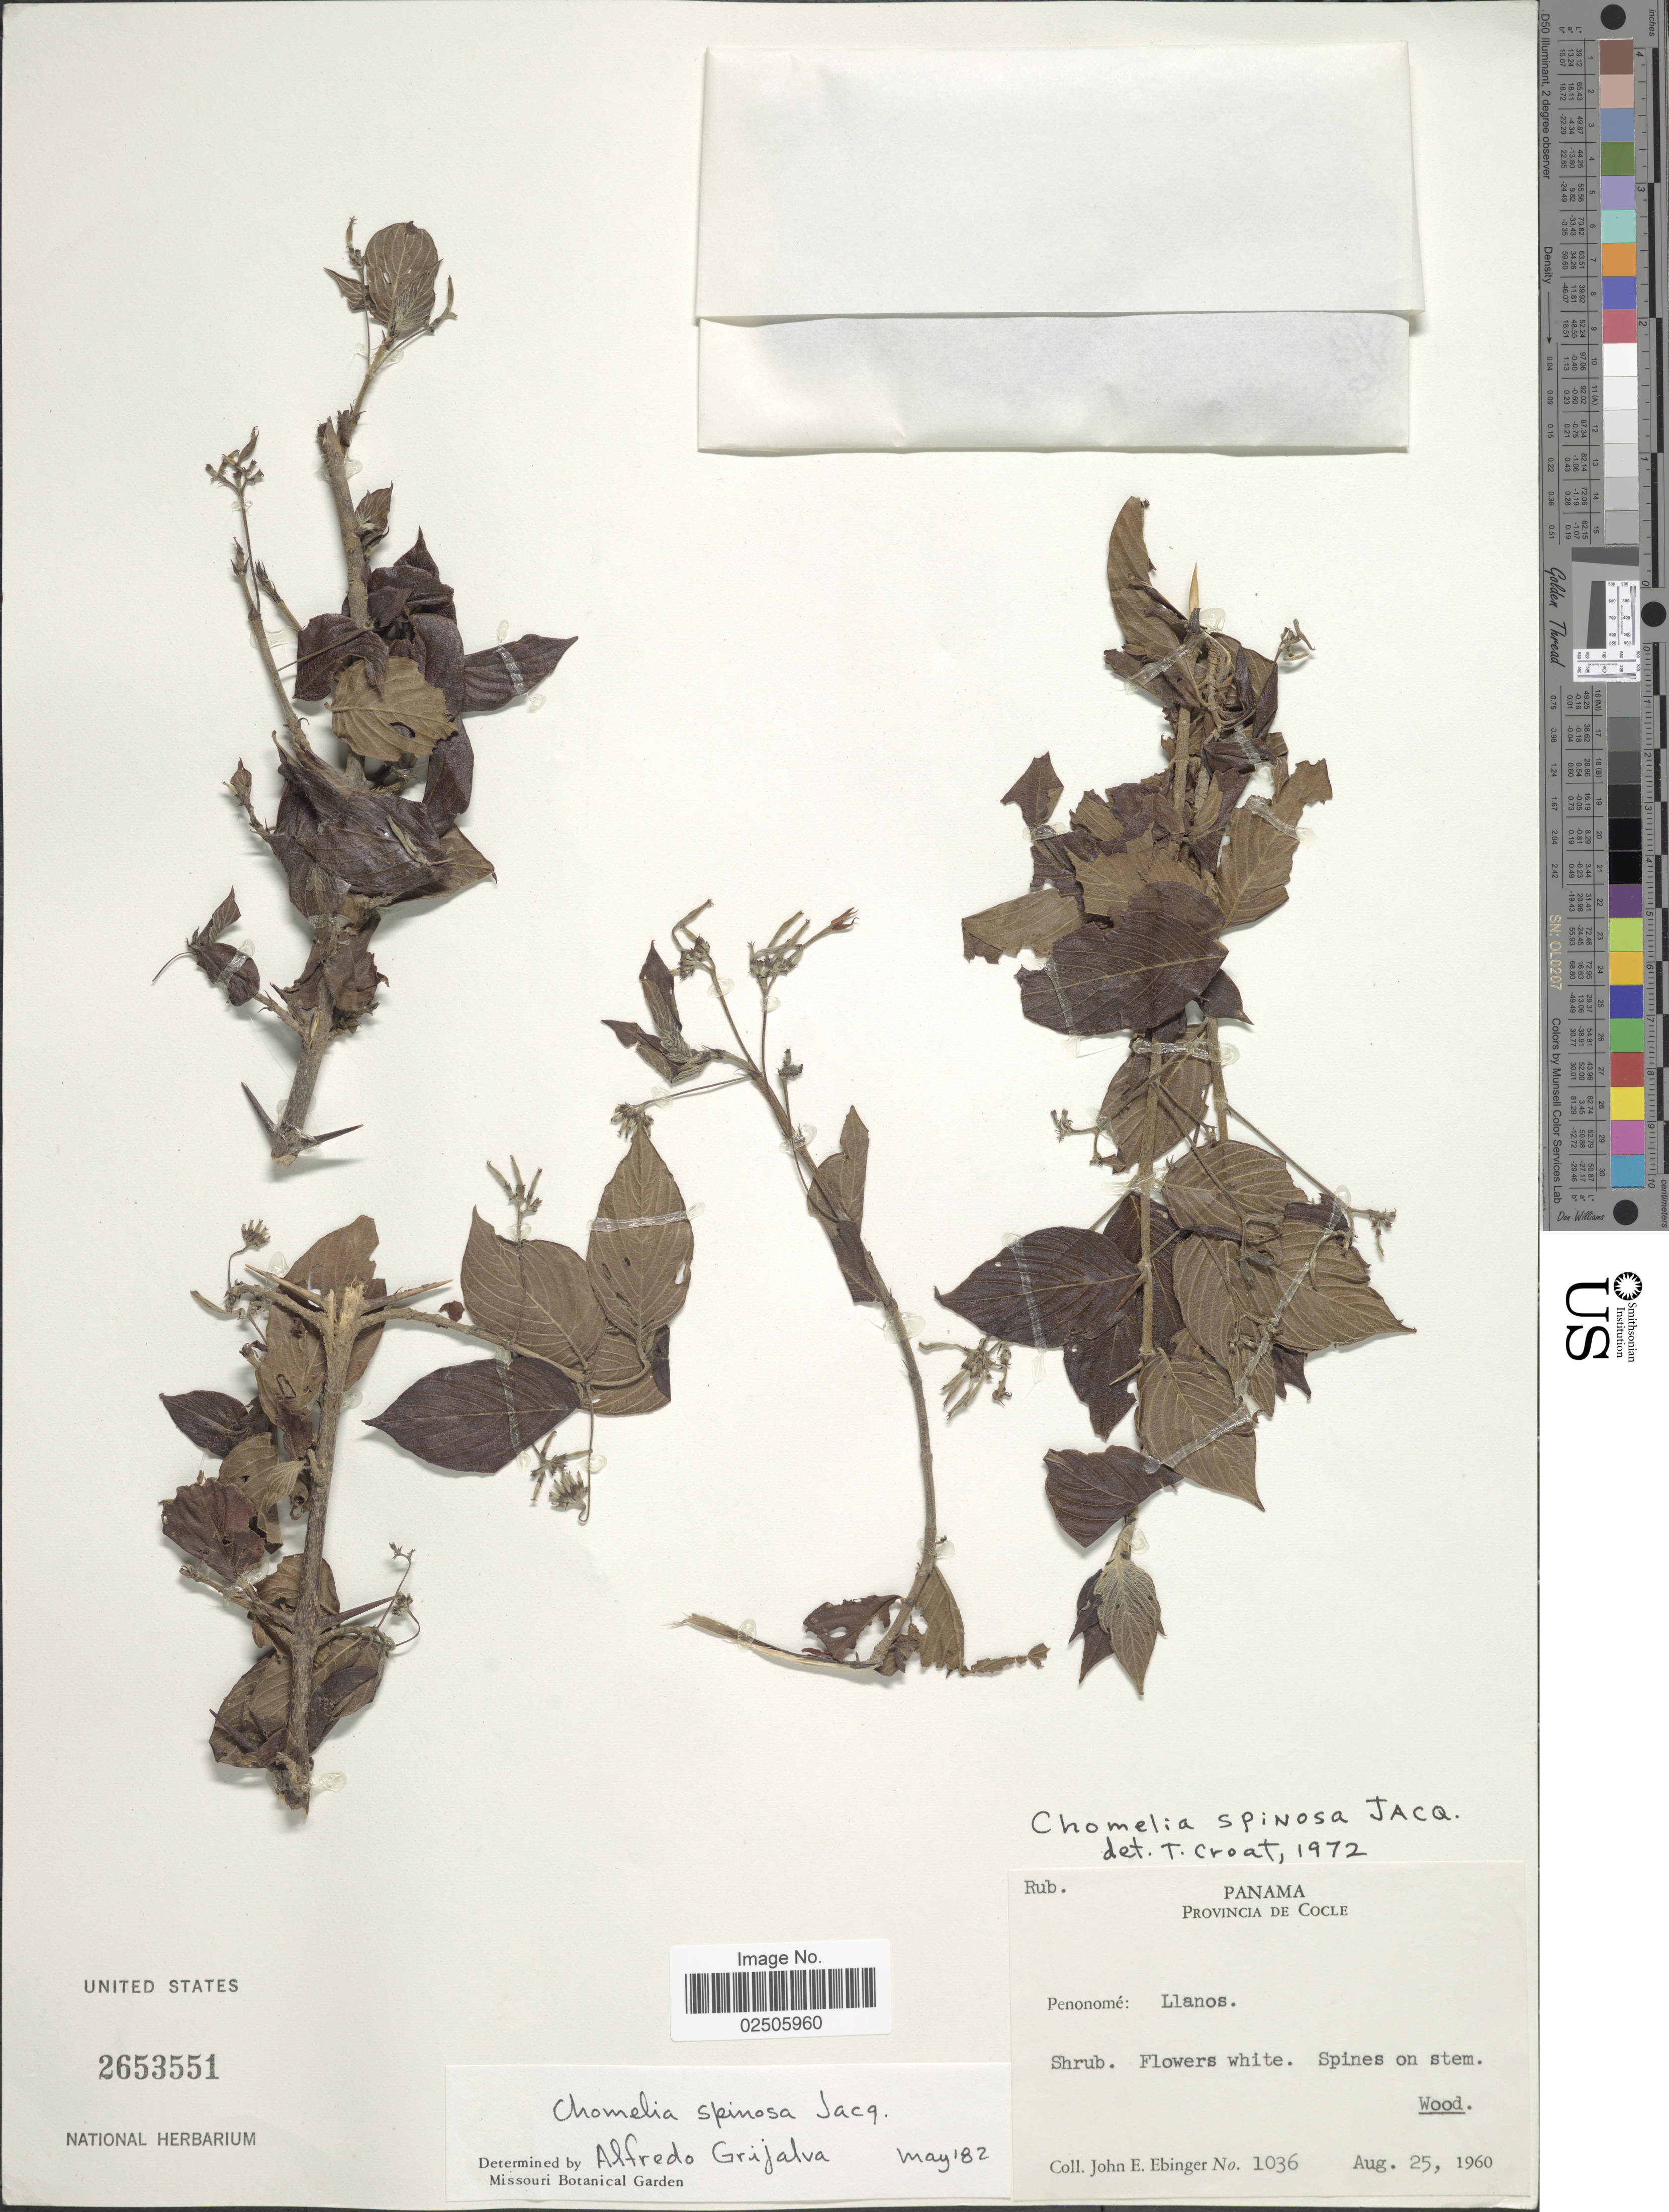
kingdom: Plantae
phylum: Tracheophyta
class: Magnoliopsida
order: Gentianales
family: Rubiaceae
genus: Chomelia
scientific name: Chomelia spinosa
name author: Jacq.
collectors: J. Ebinger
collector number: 1036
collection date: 1960-08-25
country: Panama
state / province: Coclé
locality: Penonome: Llanos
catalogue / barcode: US 2653551